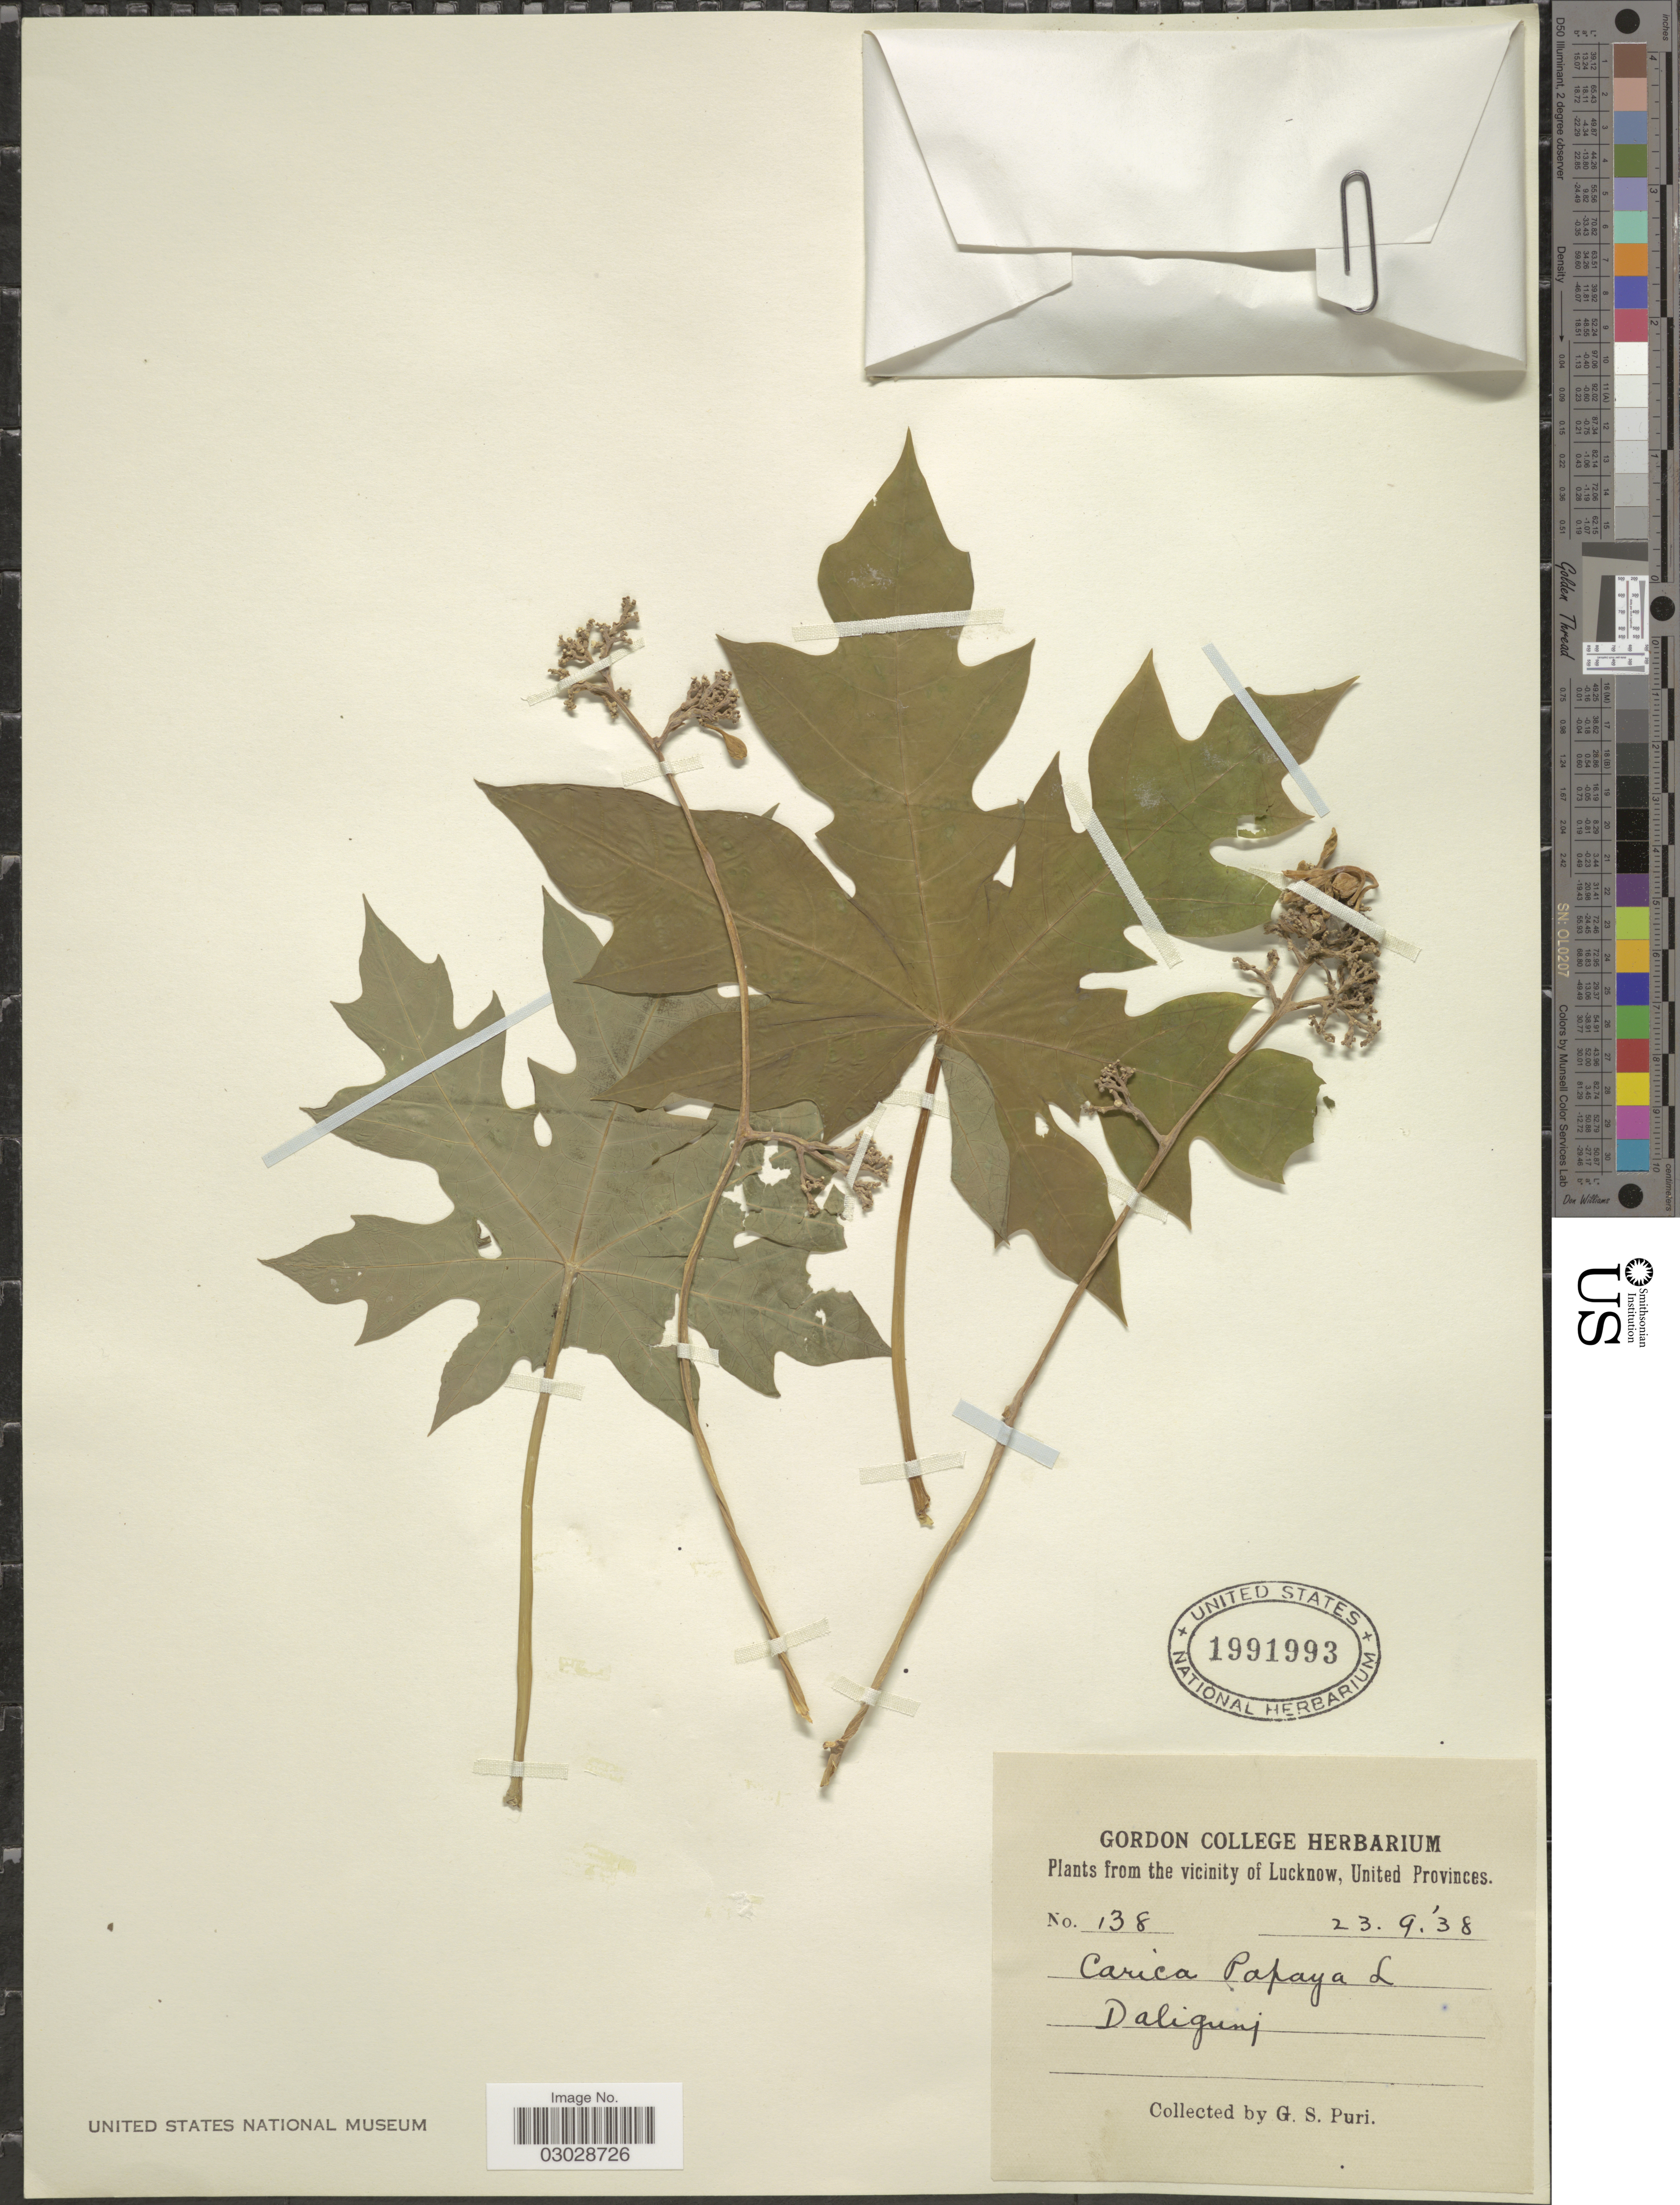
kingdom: Plantae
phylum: Tracheophyta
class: Magnoliopsida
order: Brassicales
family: Caricaceae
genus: Carica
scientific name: Carica papaya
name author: L.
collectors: G. Puri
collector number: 138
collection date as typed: Transcribed d/m/y: 23/9/38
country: India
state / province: Uttar Pradesh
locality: Vicinity of Lucknow, United Provinces. Daligunj.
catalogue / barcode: US 1991993